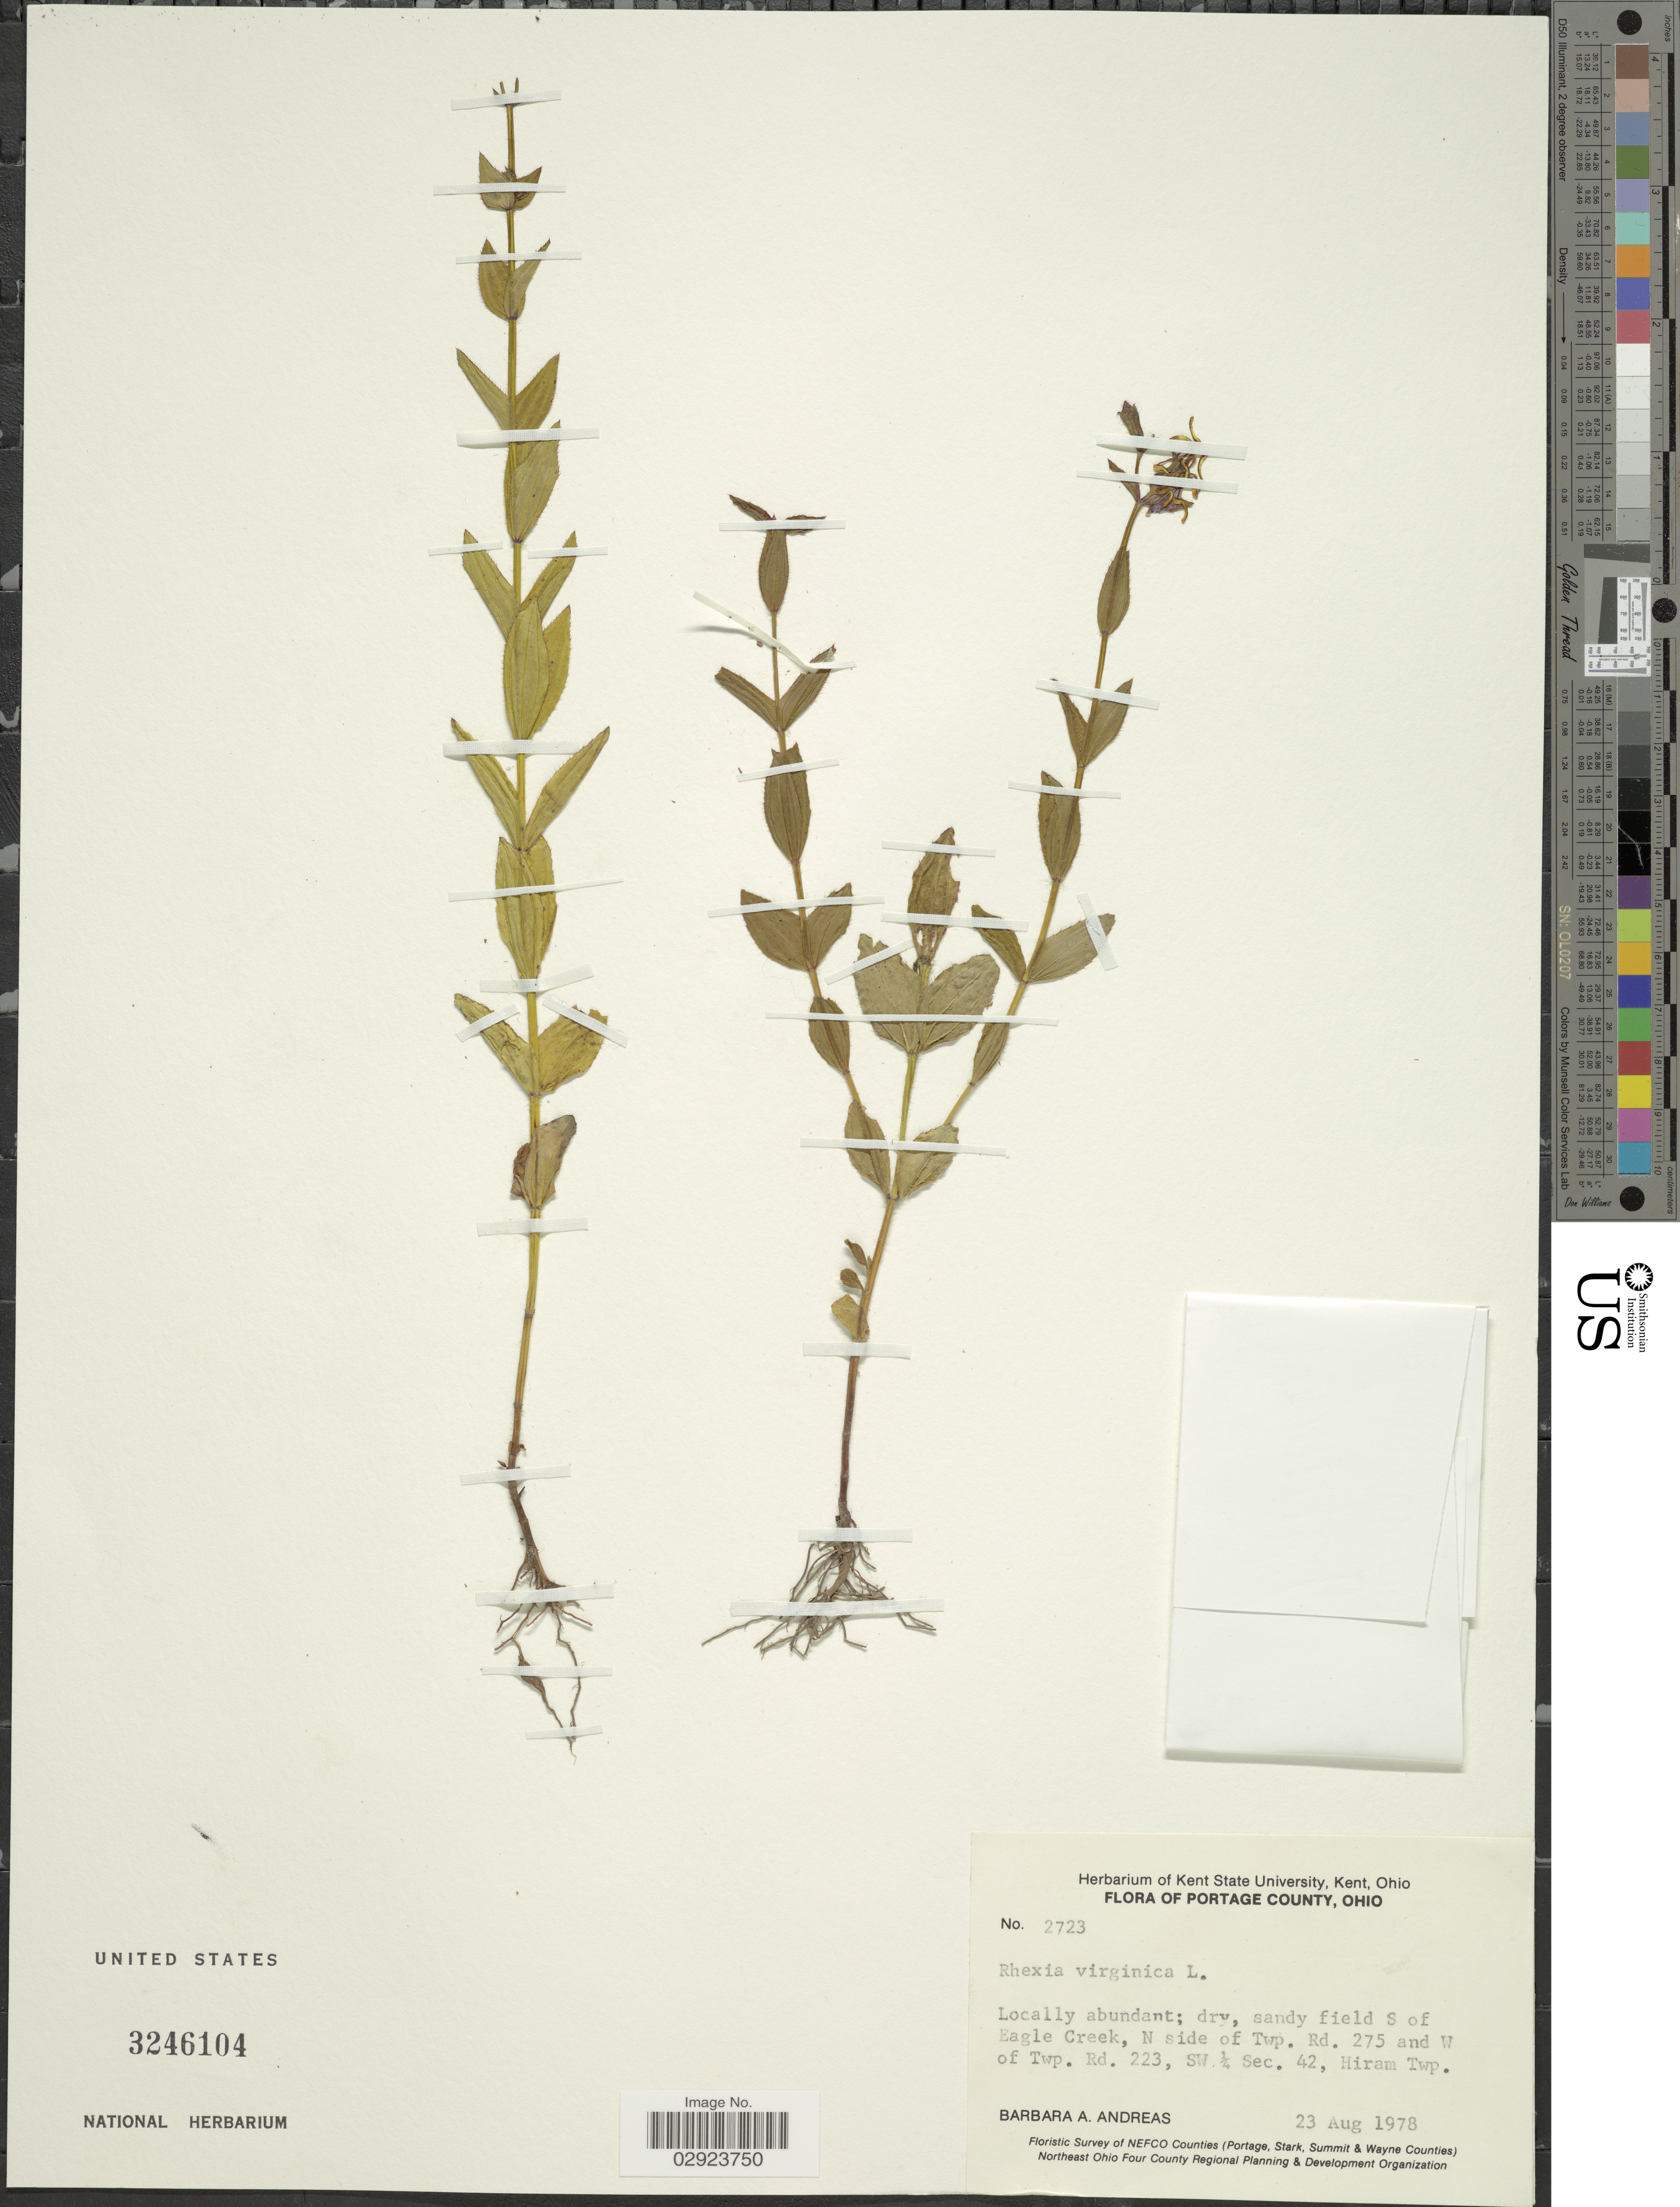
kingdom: Plantae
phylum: Tracheophyta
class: Magnoliopsida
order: Myrtales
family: Melastomataceae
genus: Rhexia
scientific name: Rhexia virginica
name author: L.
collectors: B. A. Andreas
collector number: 2723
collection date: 1978-08-23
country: United States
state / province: Ohio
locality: Portage County. Sandy field S of Eagle Creek, N side of Twp. Rd. 275 and W of Twp. Rd. 223, SW ¼ Sec. 42, Hiram Twp.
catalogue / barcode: US 3246104